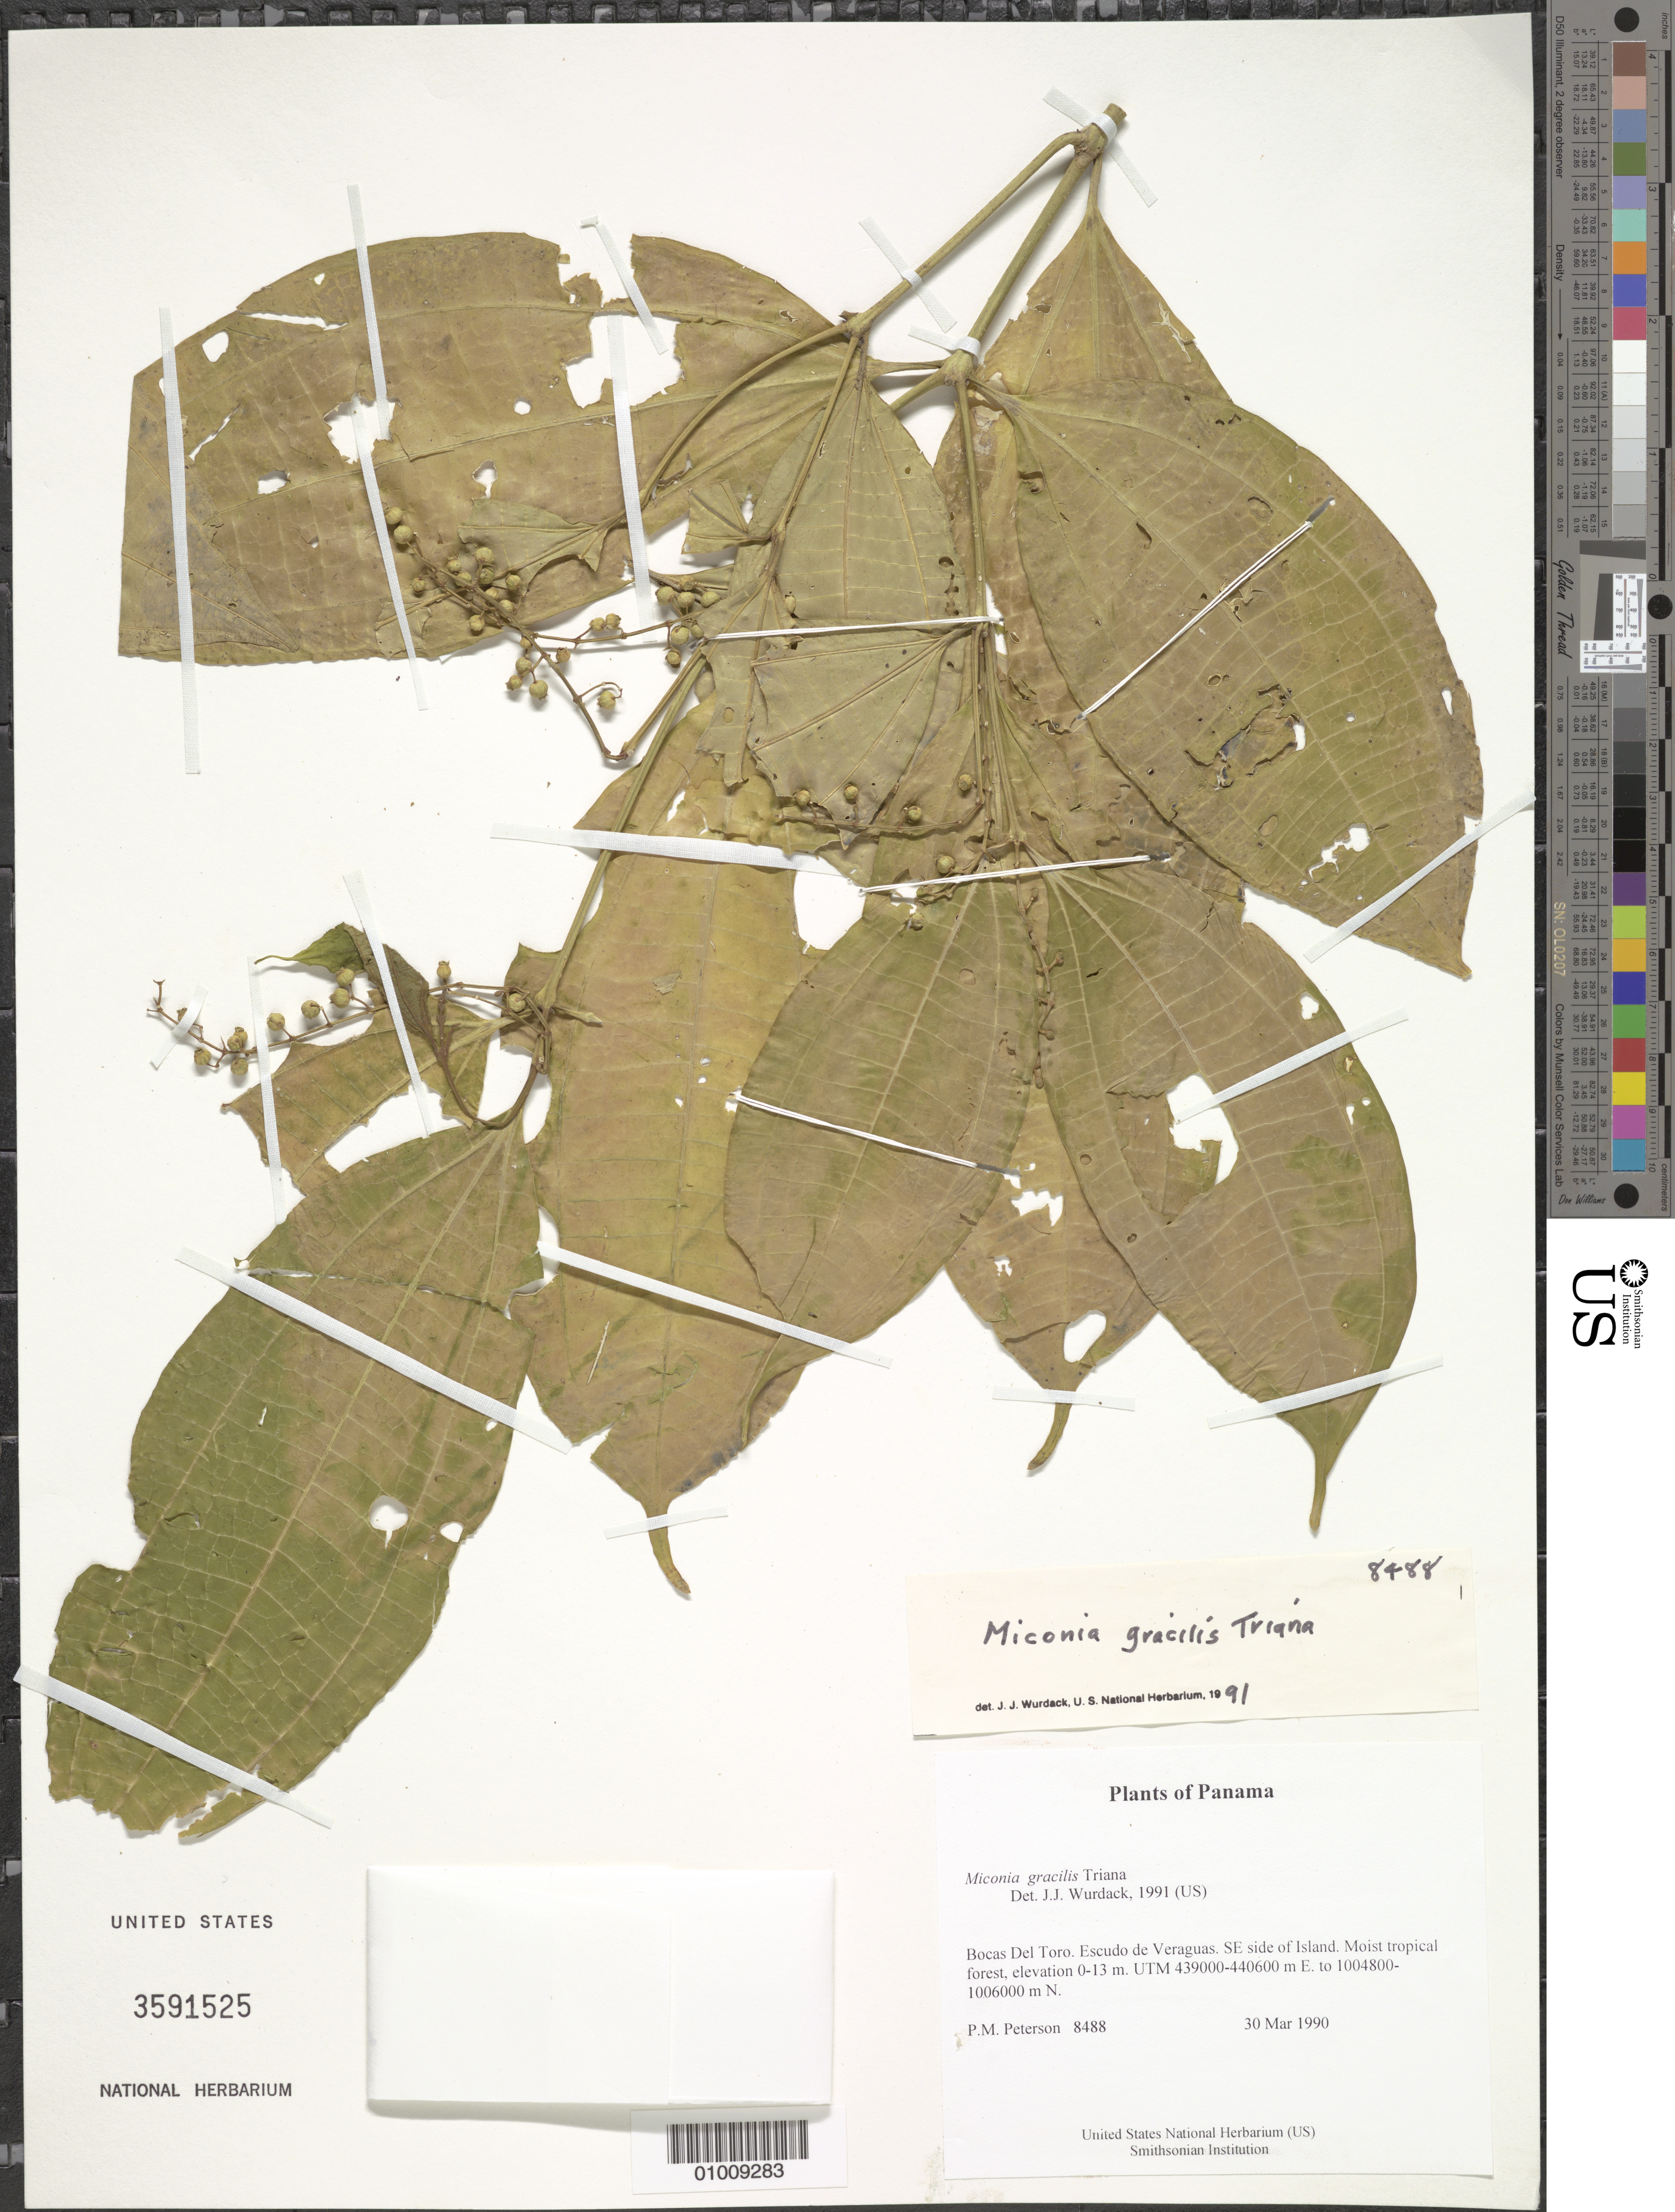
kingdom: Plantae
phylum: Tracheophyta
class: Magnoliopsida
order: Myrtales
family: Melastomataceae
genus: Miconia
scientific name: Miconia gracilis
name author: Triana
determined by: Wurdack, Kenneth J., (US), Smithsonian Institution - National Museum of Natural History (UNITED STATES)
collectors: P. M. Peterson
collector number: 08488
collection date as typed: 30 Mar 1990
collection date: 1990-03-30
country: Panama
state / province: Bocas del Toro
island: Escudo de Veraguas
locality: SE side of Island.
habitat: Moist tropical forest, UTM 439000-440600 m E. to 1004800-1006000 m N.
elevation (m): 0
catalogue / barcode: US 3591525